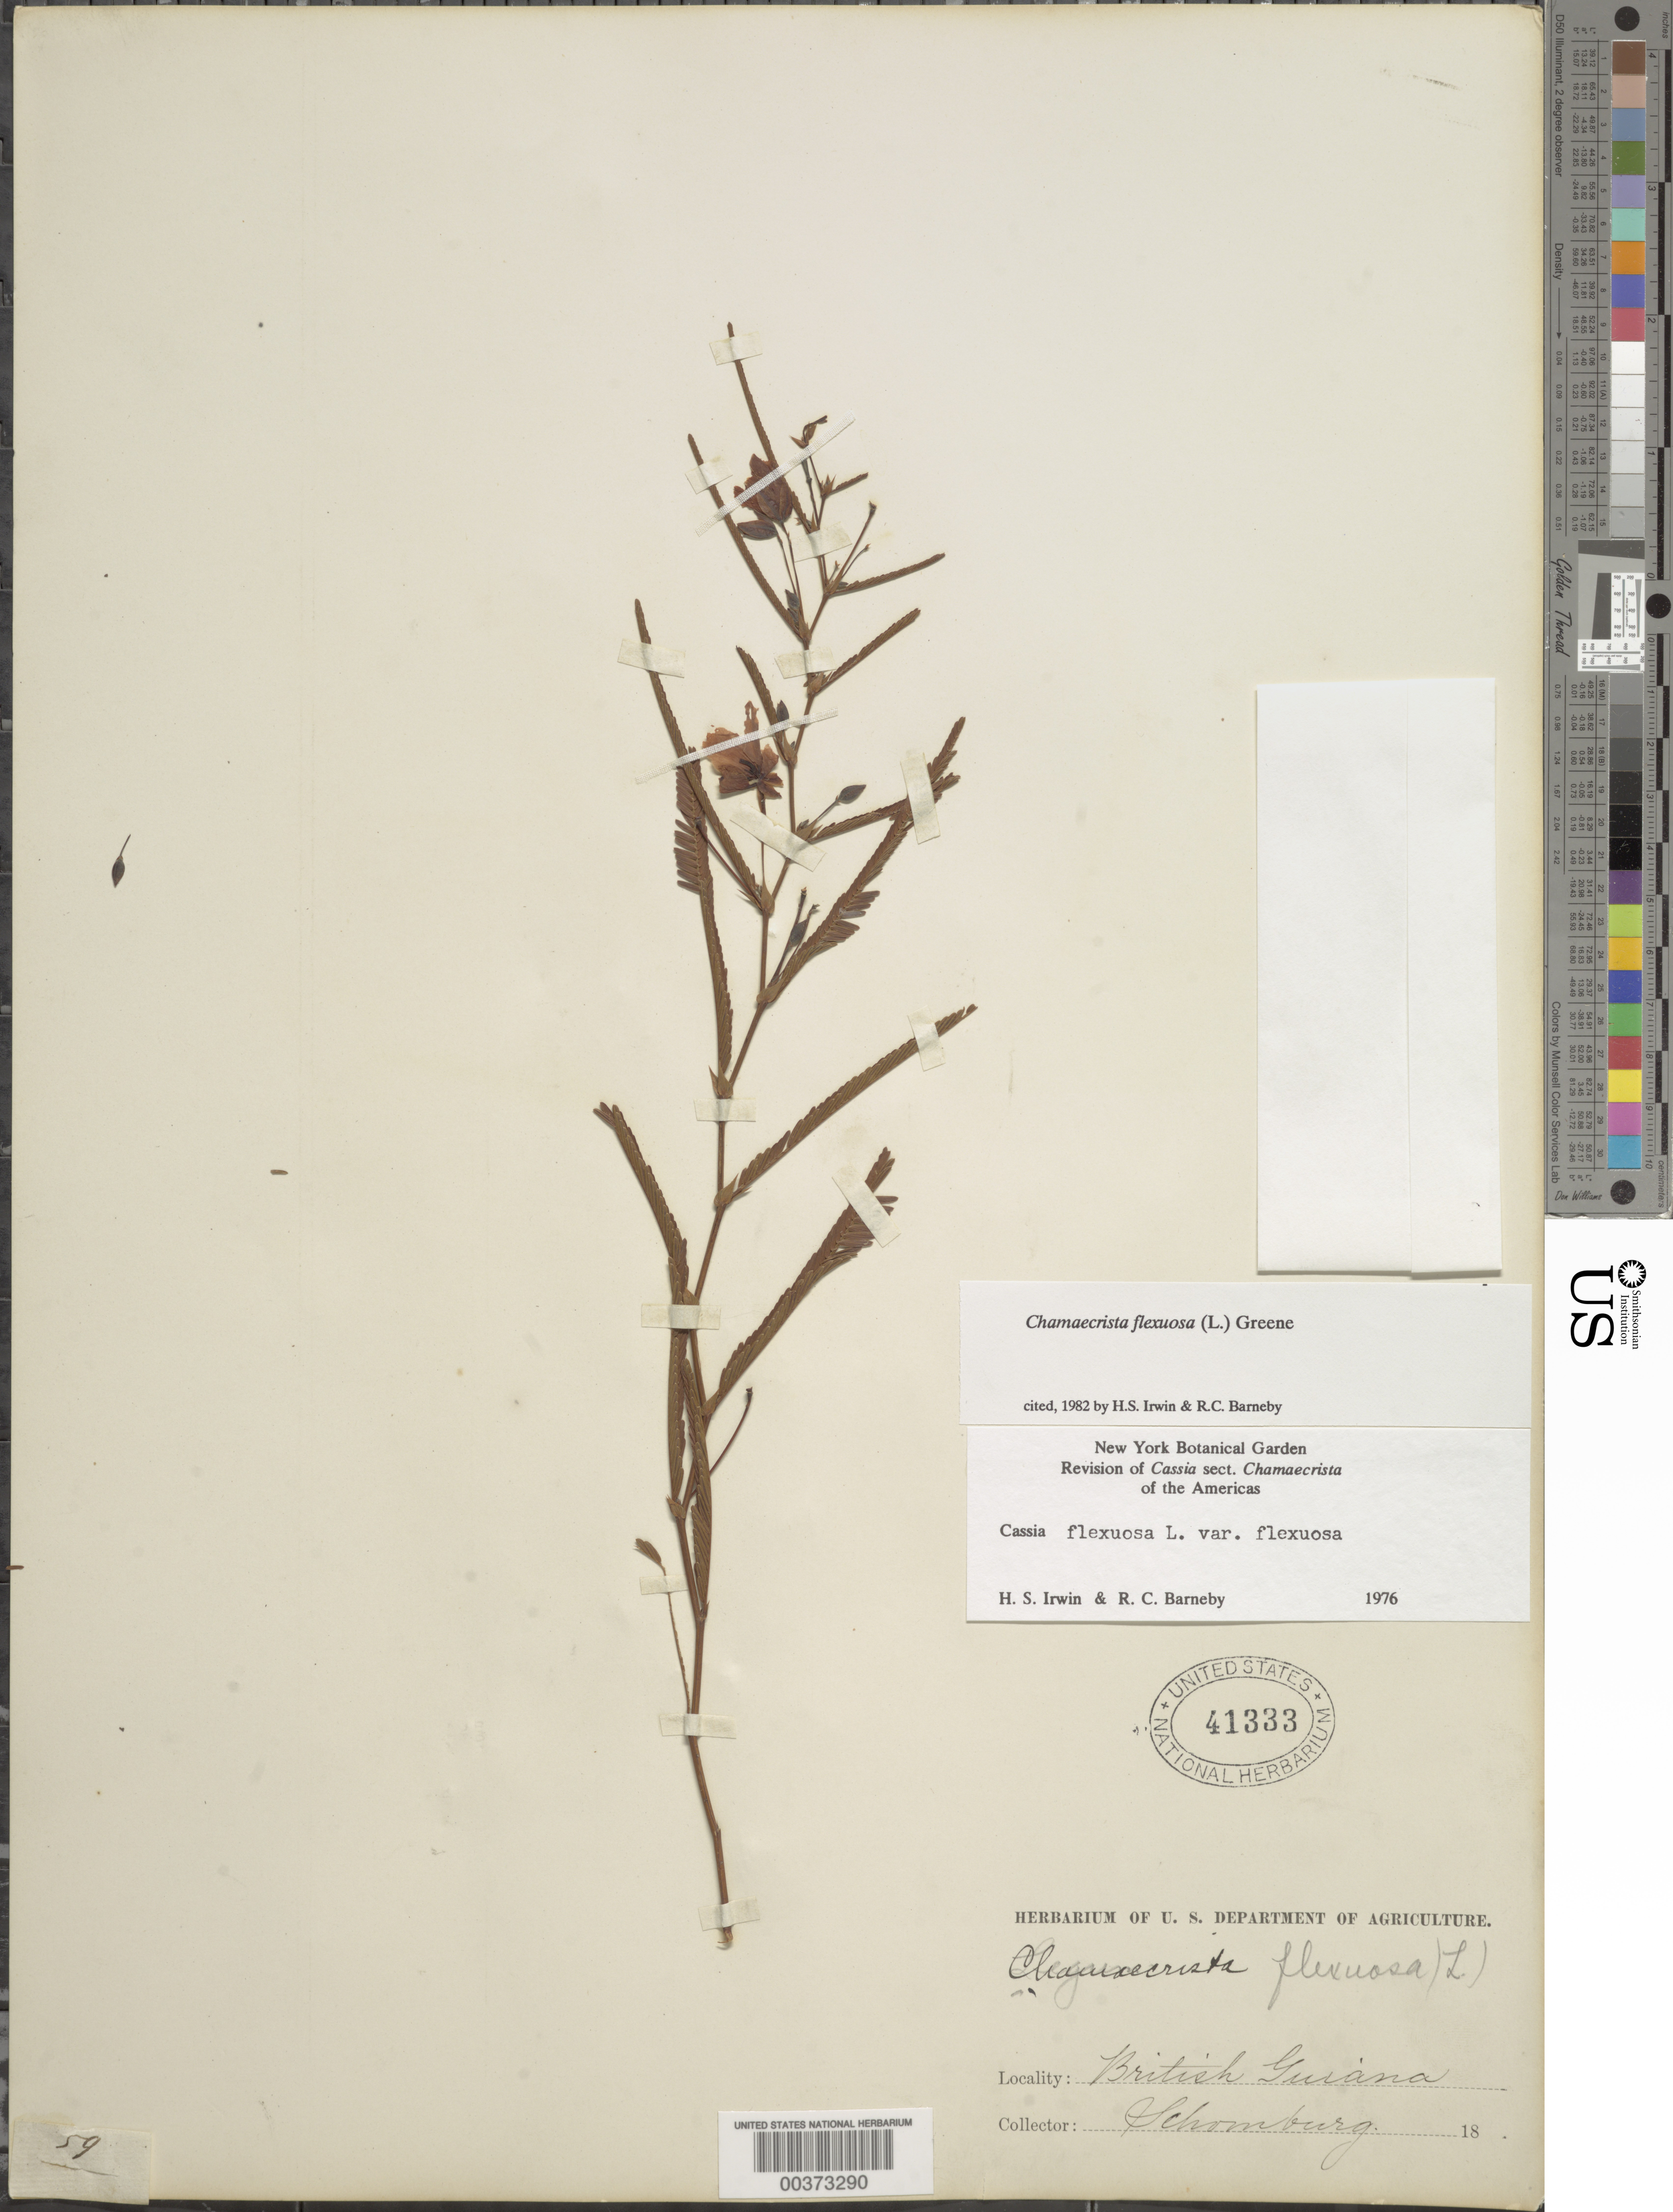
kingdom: Plantae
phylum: Tracheophyta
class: Magnoliopsida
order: Fabales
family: Fabaceae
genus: Chamaecrista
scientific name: Chamaecrista flexuosa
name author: (L.) Greene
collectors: M. R. Schomburgk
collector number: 59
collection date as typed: Jan 1837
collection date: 1837-01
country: Guyana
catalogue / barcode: US 41333